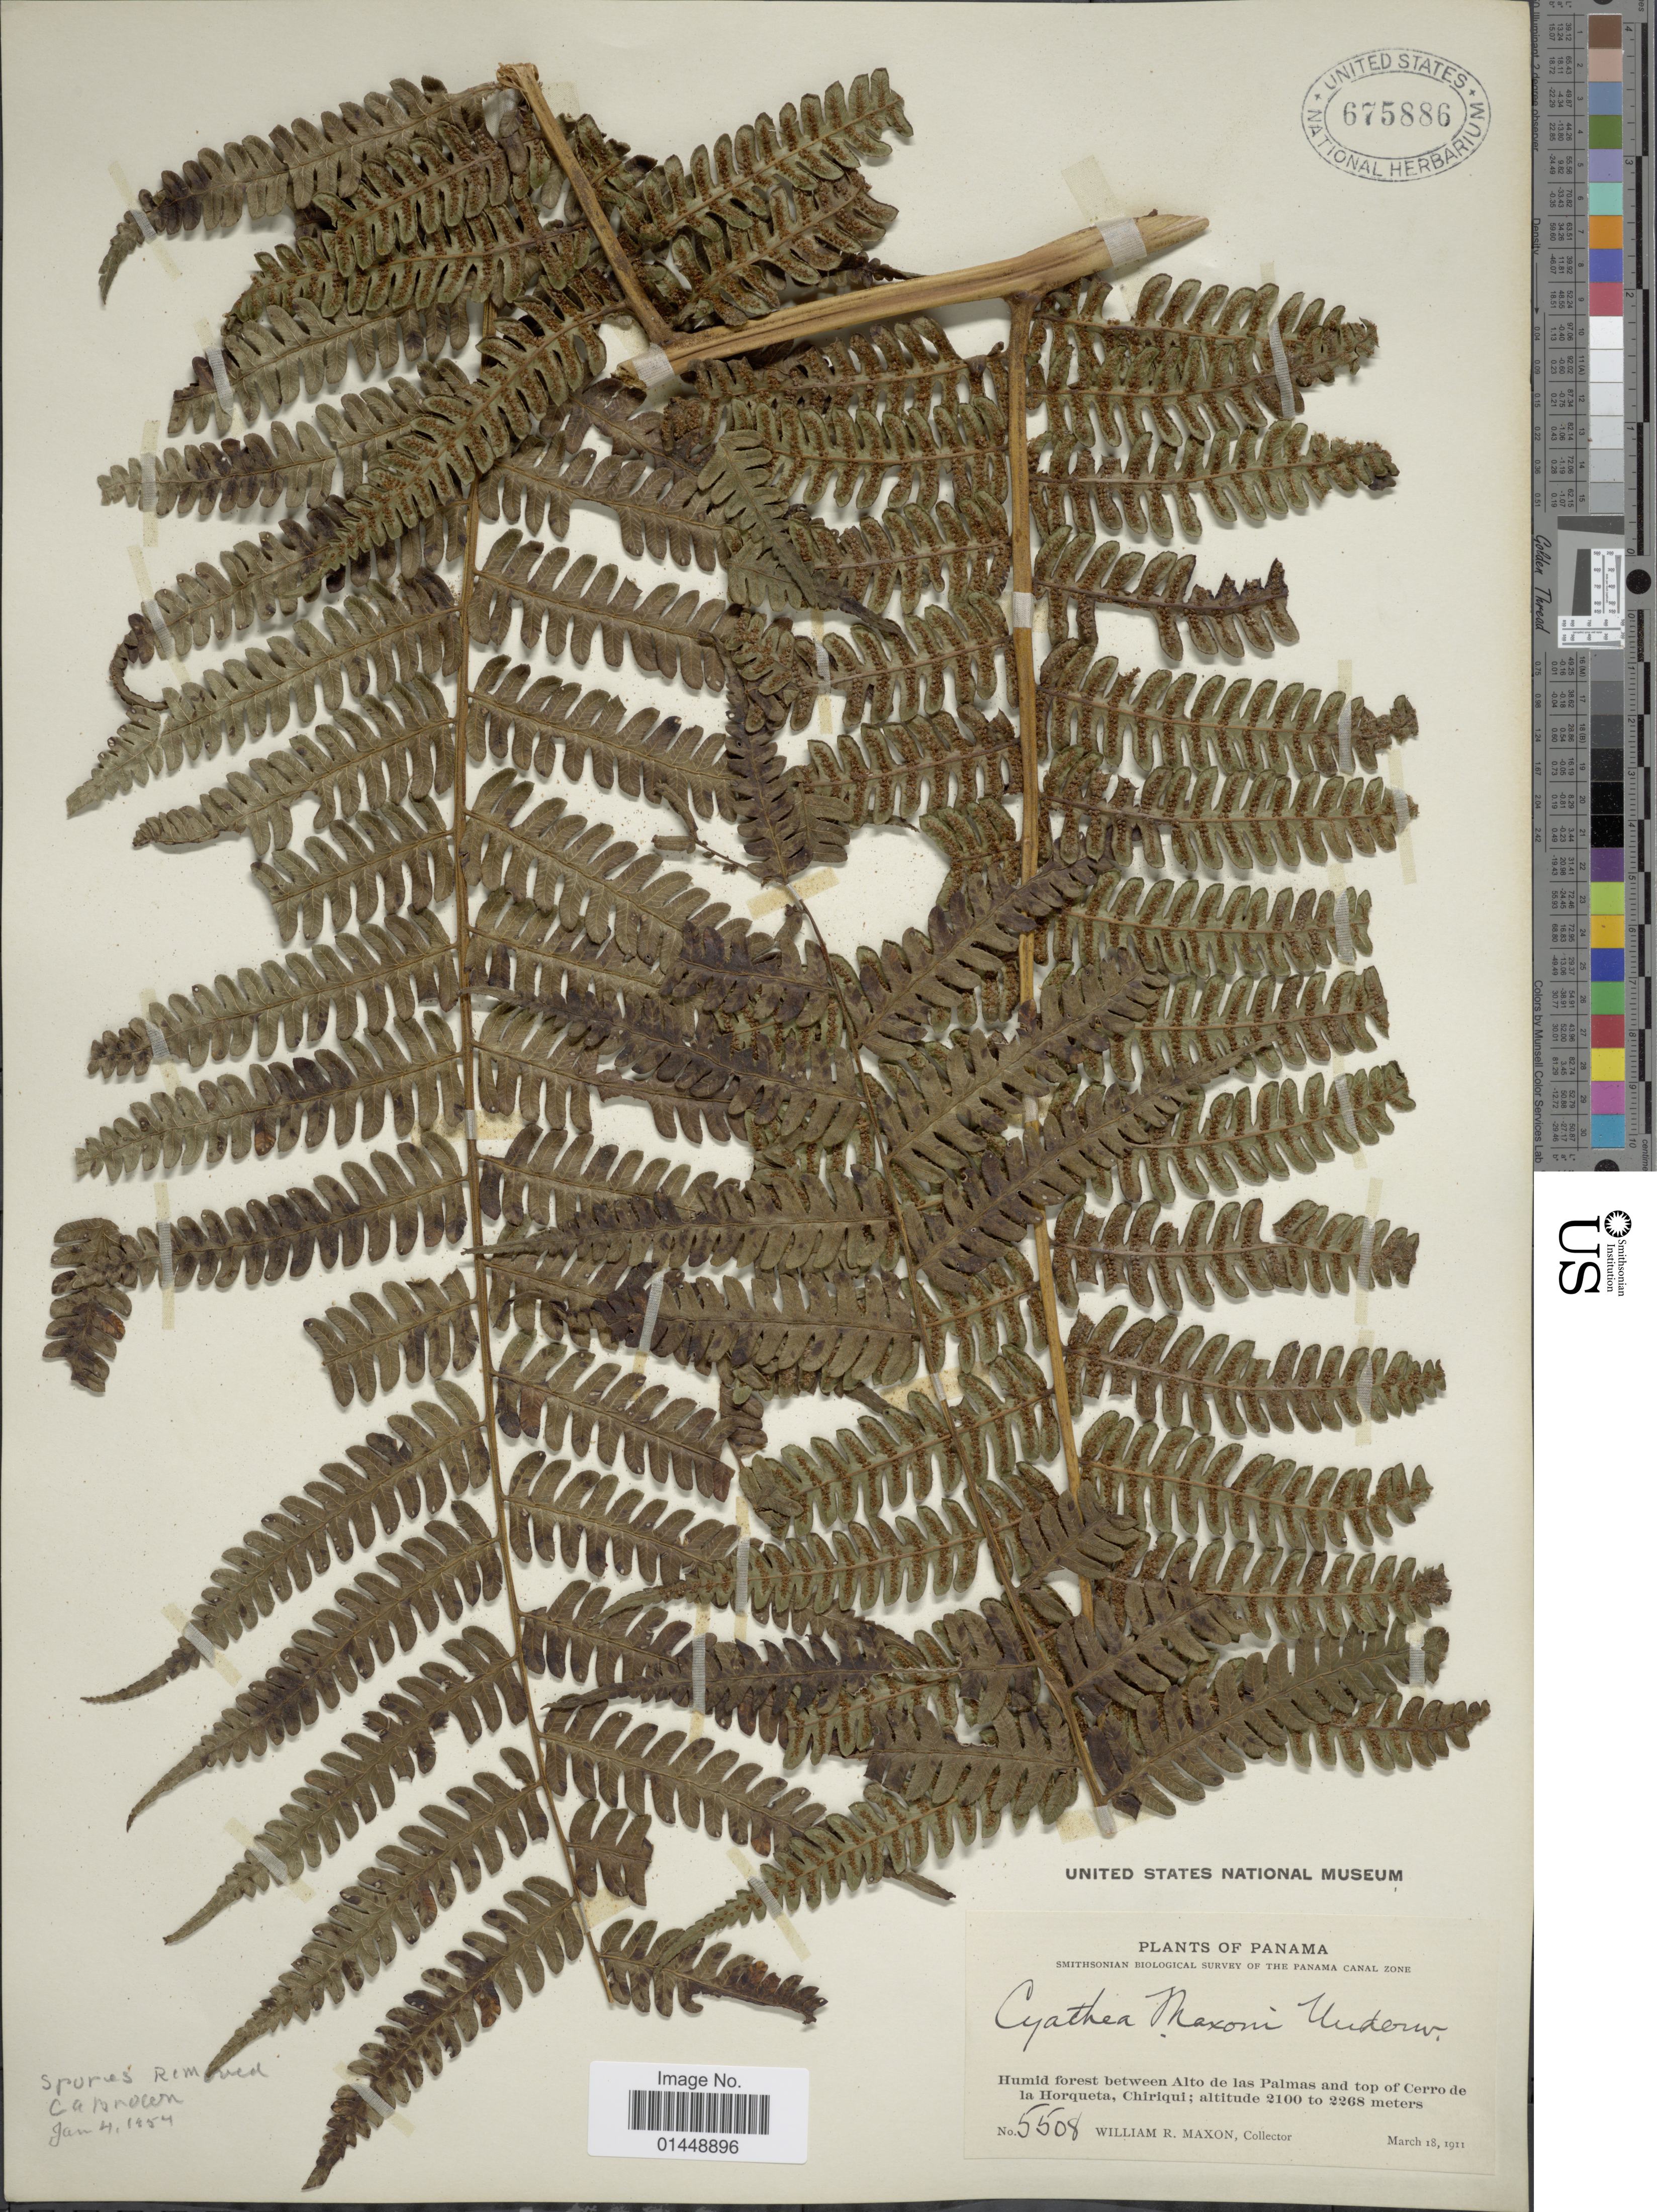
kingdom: Plantae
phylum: Tracheophyta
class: Polypodiopsida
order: Cyatheales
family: Cyatheaceae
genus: Cyathea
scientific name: Cyathea fulva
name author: (M. Martens & Galeotti) Fée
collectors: W. R. Maxon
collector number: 5508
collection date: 1911-03-18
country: Panama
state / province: Chiriqui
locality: Humid forest between Alto de las Palmas and top of Cerro de la Horqueta, Chiriqui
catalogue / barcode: US 675886